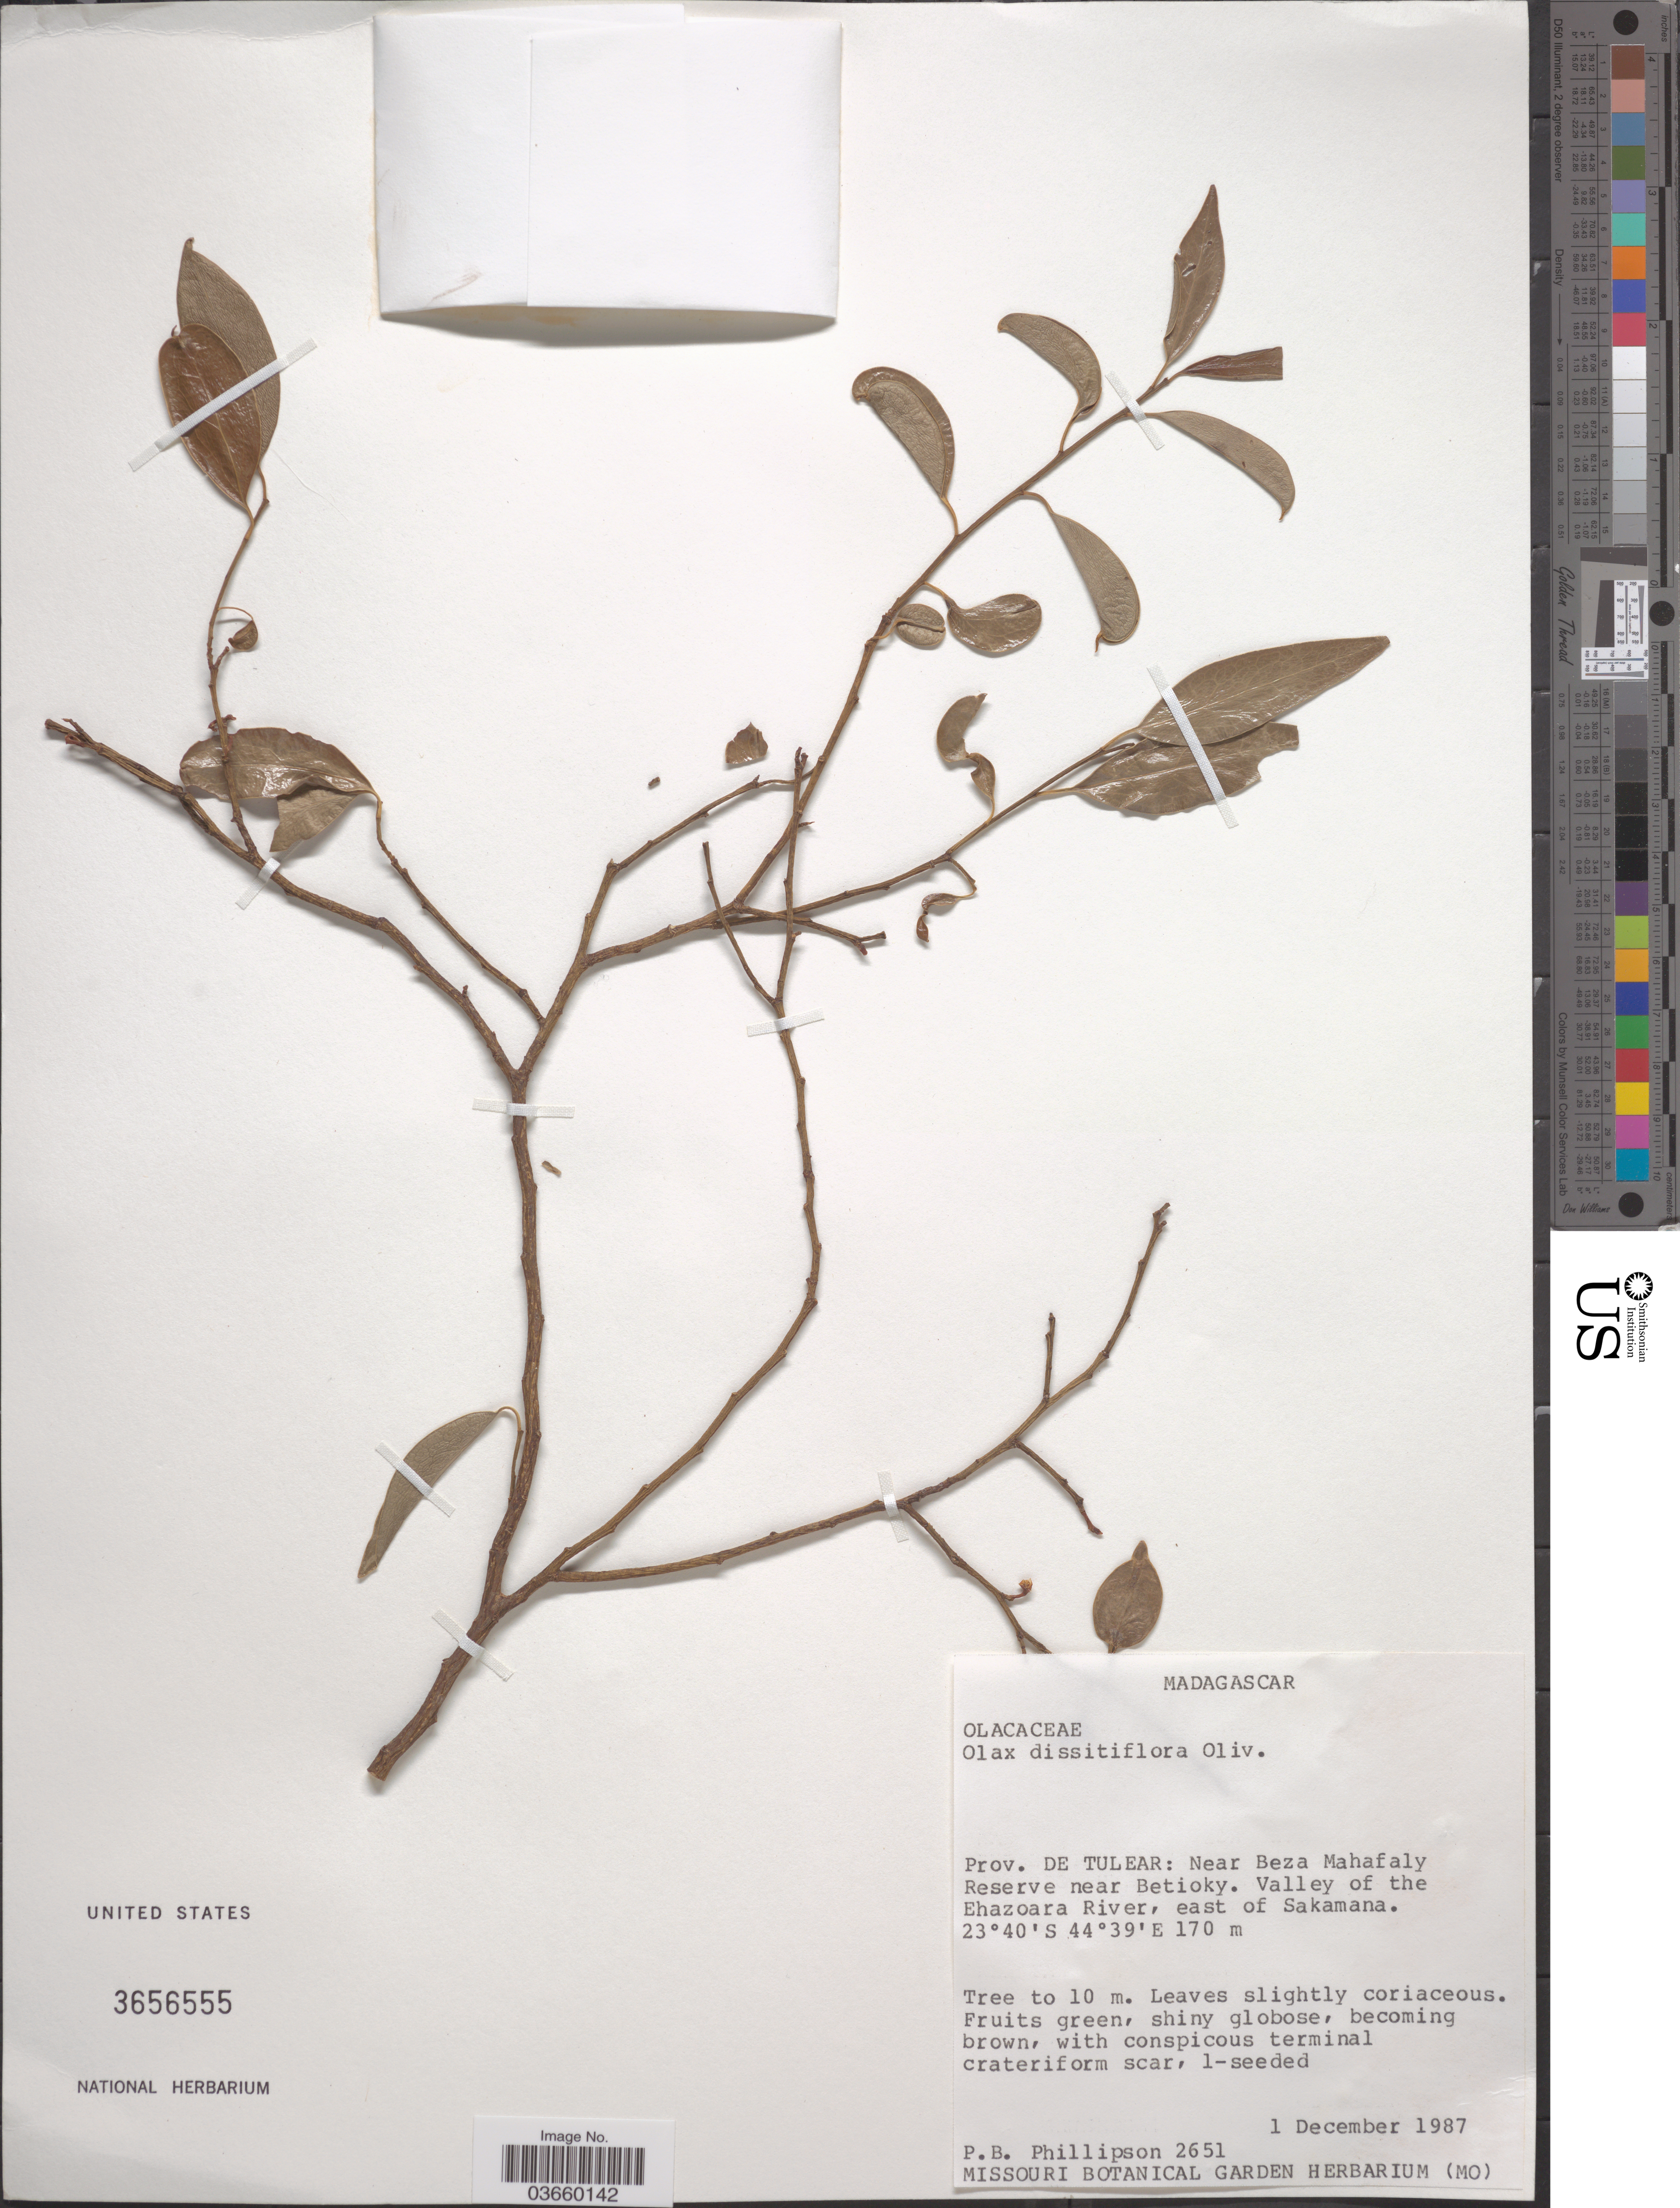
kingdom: Plantae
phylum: Tracheophyta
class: Magnoliopsida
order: Santalales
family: Olacaceae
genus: Olax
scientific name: Olax dissitiflora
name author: Oliv.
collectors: P. B. Phillipson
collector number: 2651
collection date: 1987-12-01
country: Madagascar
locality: Prov. de Tulear: Near Beza Mahafaly Reserve near Betioky. Valley of the Ehazoara River, east of Sakamana.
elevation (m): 170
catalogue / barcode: US 3656555